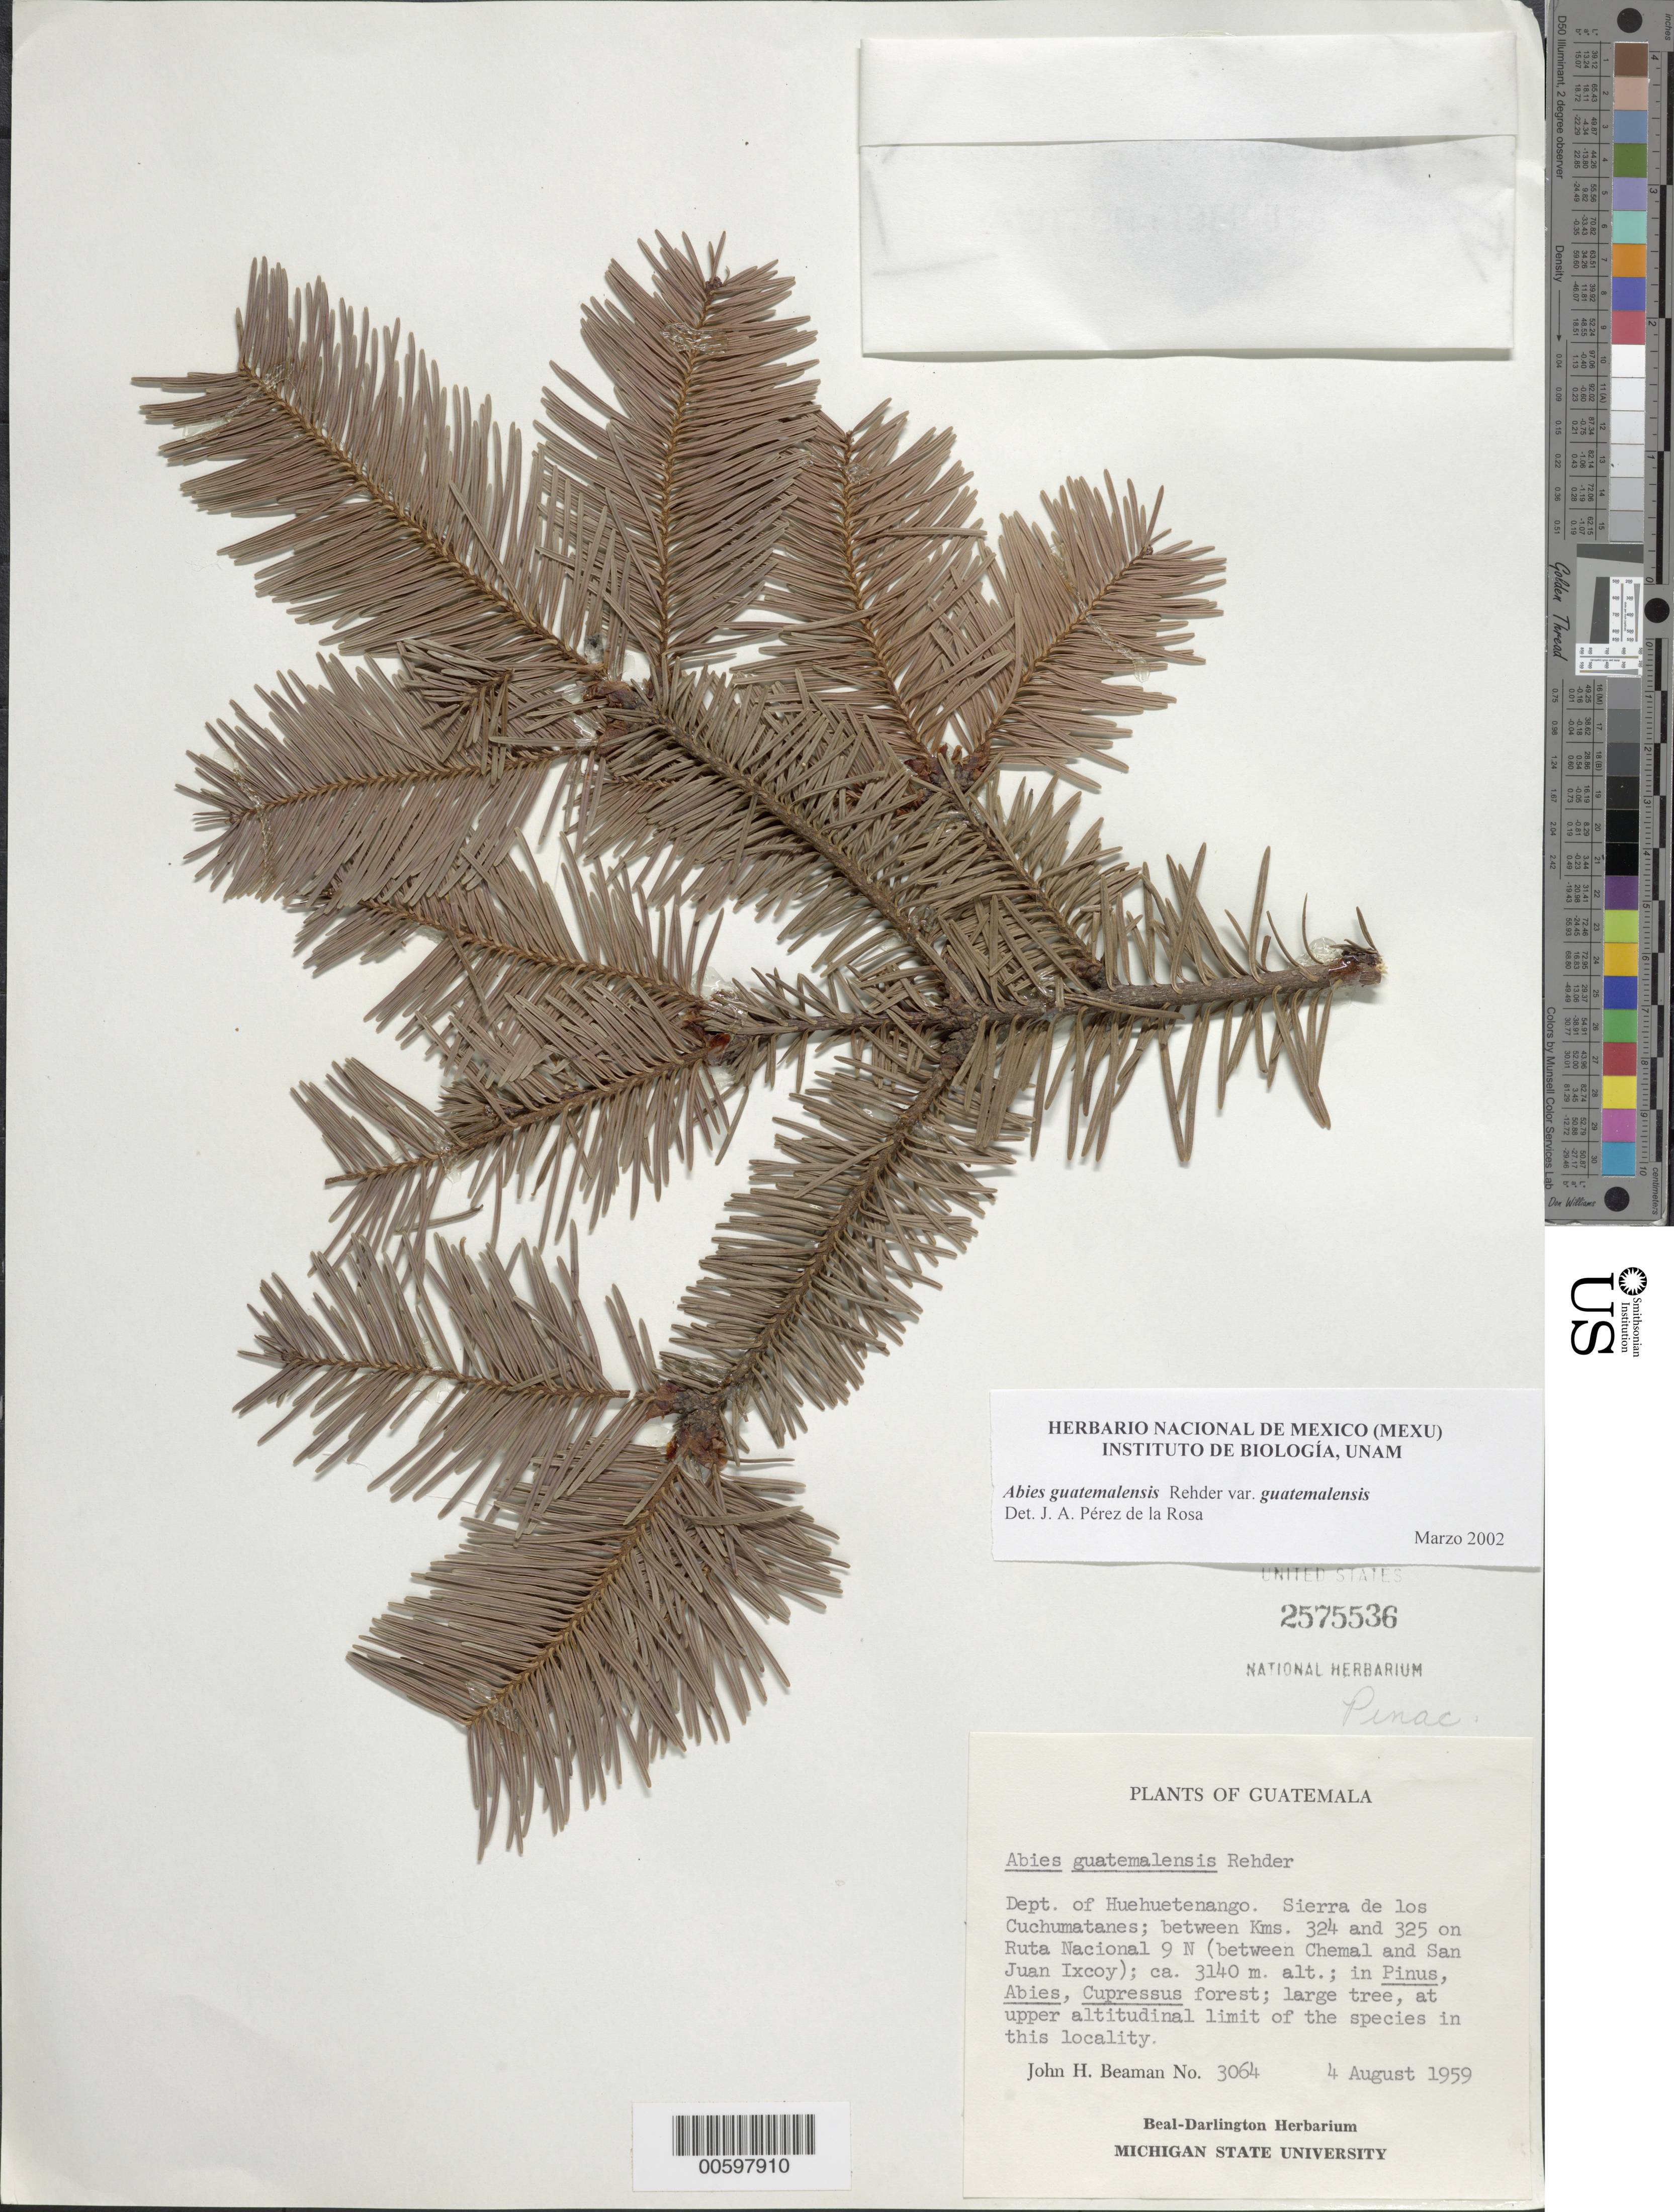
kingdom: Plantae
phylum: Tracheophyta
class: Pinopsida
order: Pinales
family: Pinaceae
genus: Abies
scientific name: Abies guatemalensis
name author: Rehder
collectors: J. H. Beaman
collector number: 3064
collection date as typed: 04 Aug 1959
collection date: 1959-08-04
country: Guatemala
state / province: Huehuetenango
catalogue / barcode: US 2575536